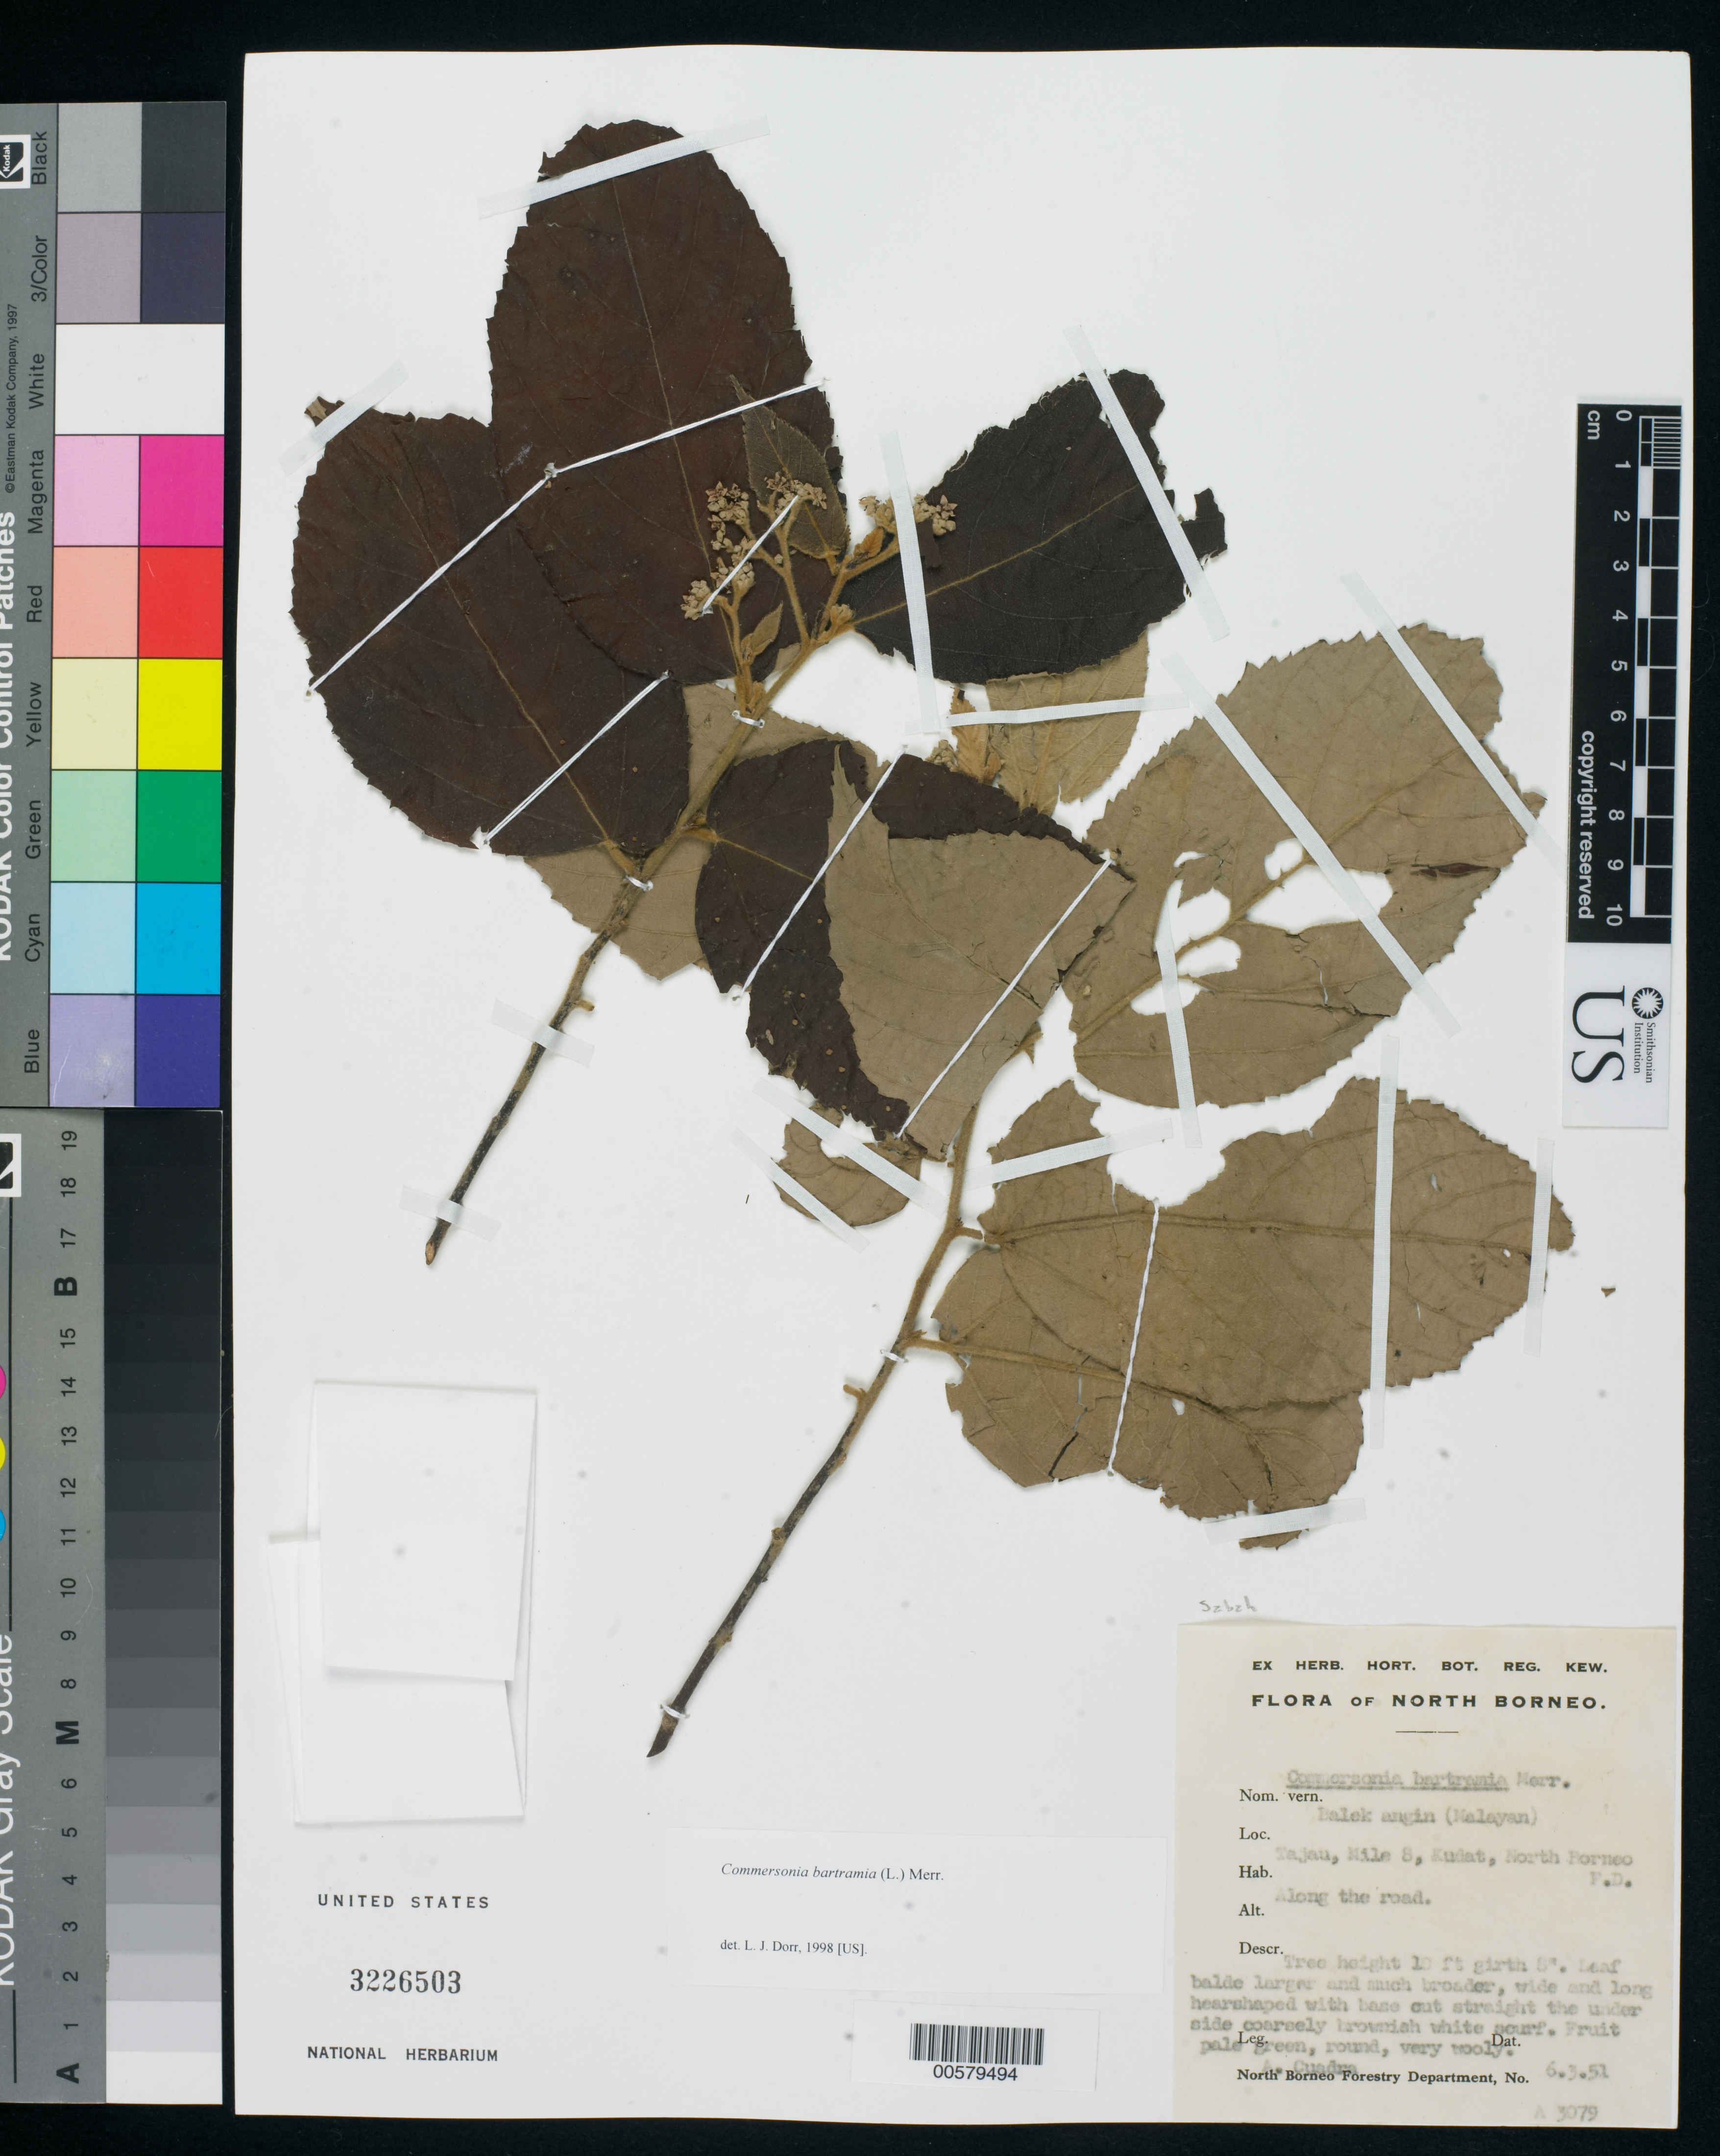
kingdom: Plantae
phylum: Tracheophyta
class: Magnoliopsida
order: Malvales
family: Malvaceae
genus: Commersonia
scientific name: Commersonia bartramia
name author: (L.) Merr.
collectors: A. Cuadua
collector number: A3079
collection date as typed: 06 Mar 1951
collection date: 1951-03-06 or 1951-06-03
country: Malaysia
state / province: Sabah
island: Borneo I.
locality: North Borneo P.D.. Tajau, Mile 8, Kudat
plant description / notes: Common name: Balek angin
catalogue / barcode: US 3226503